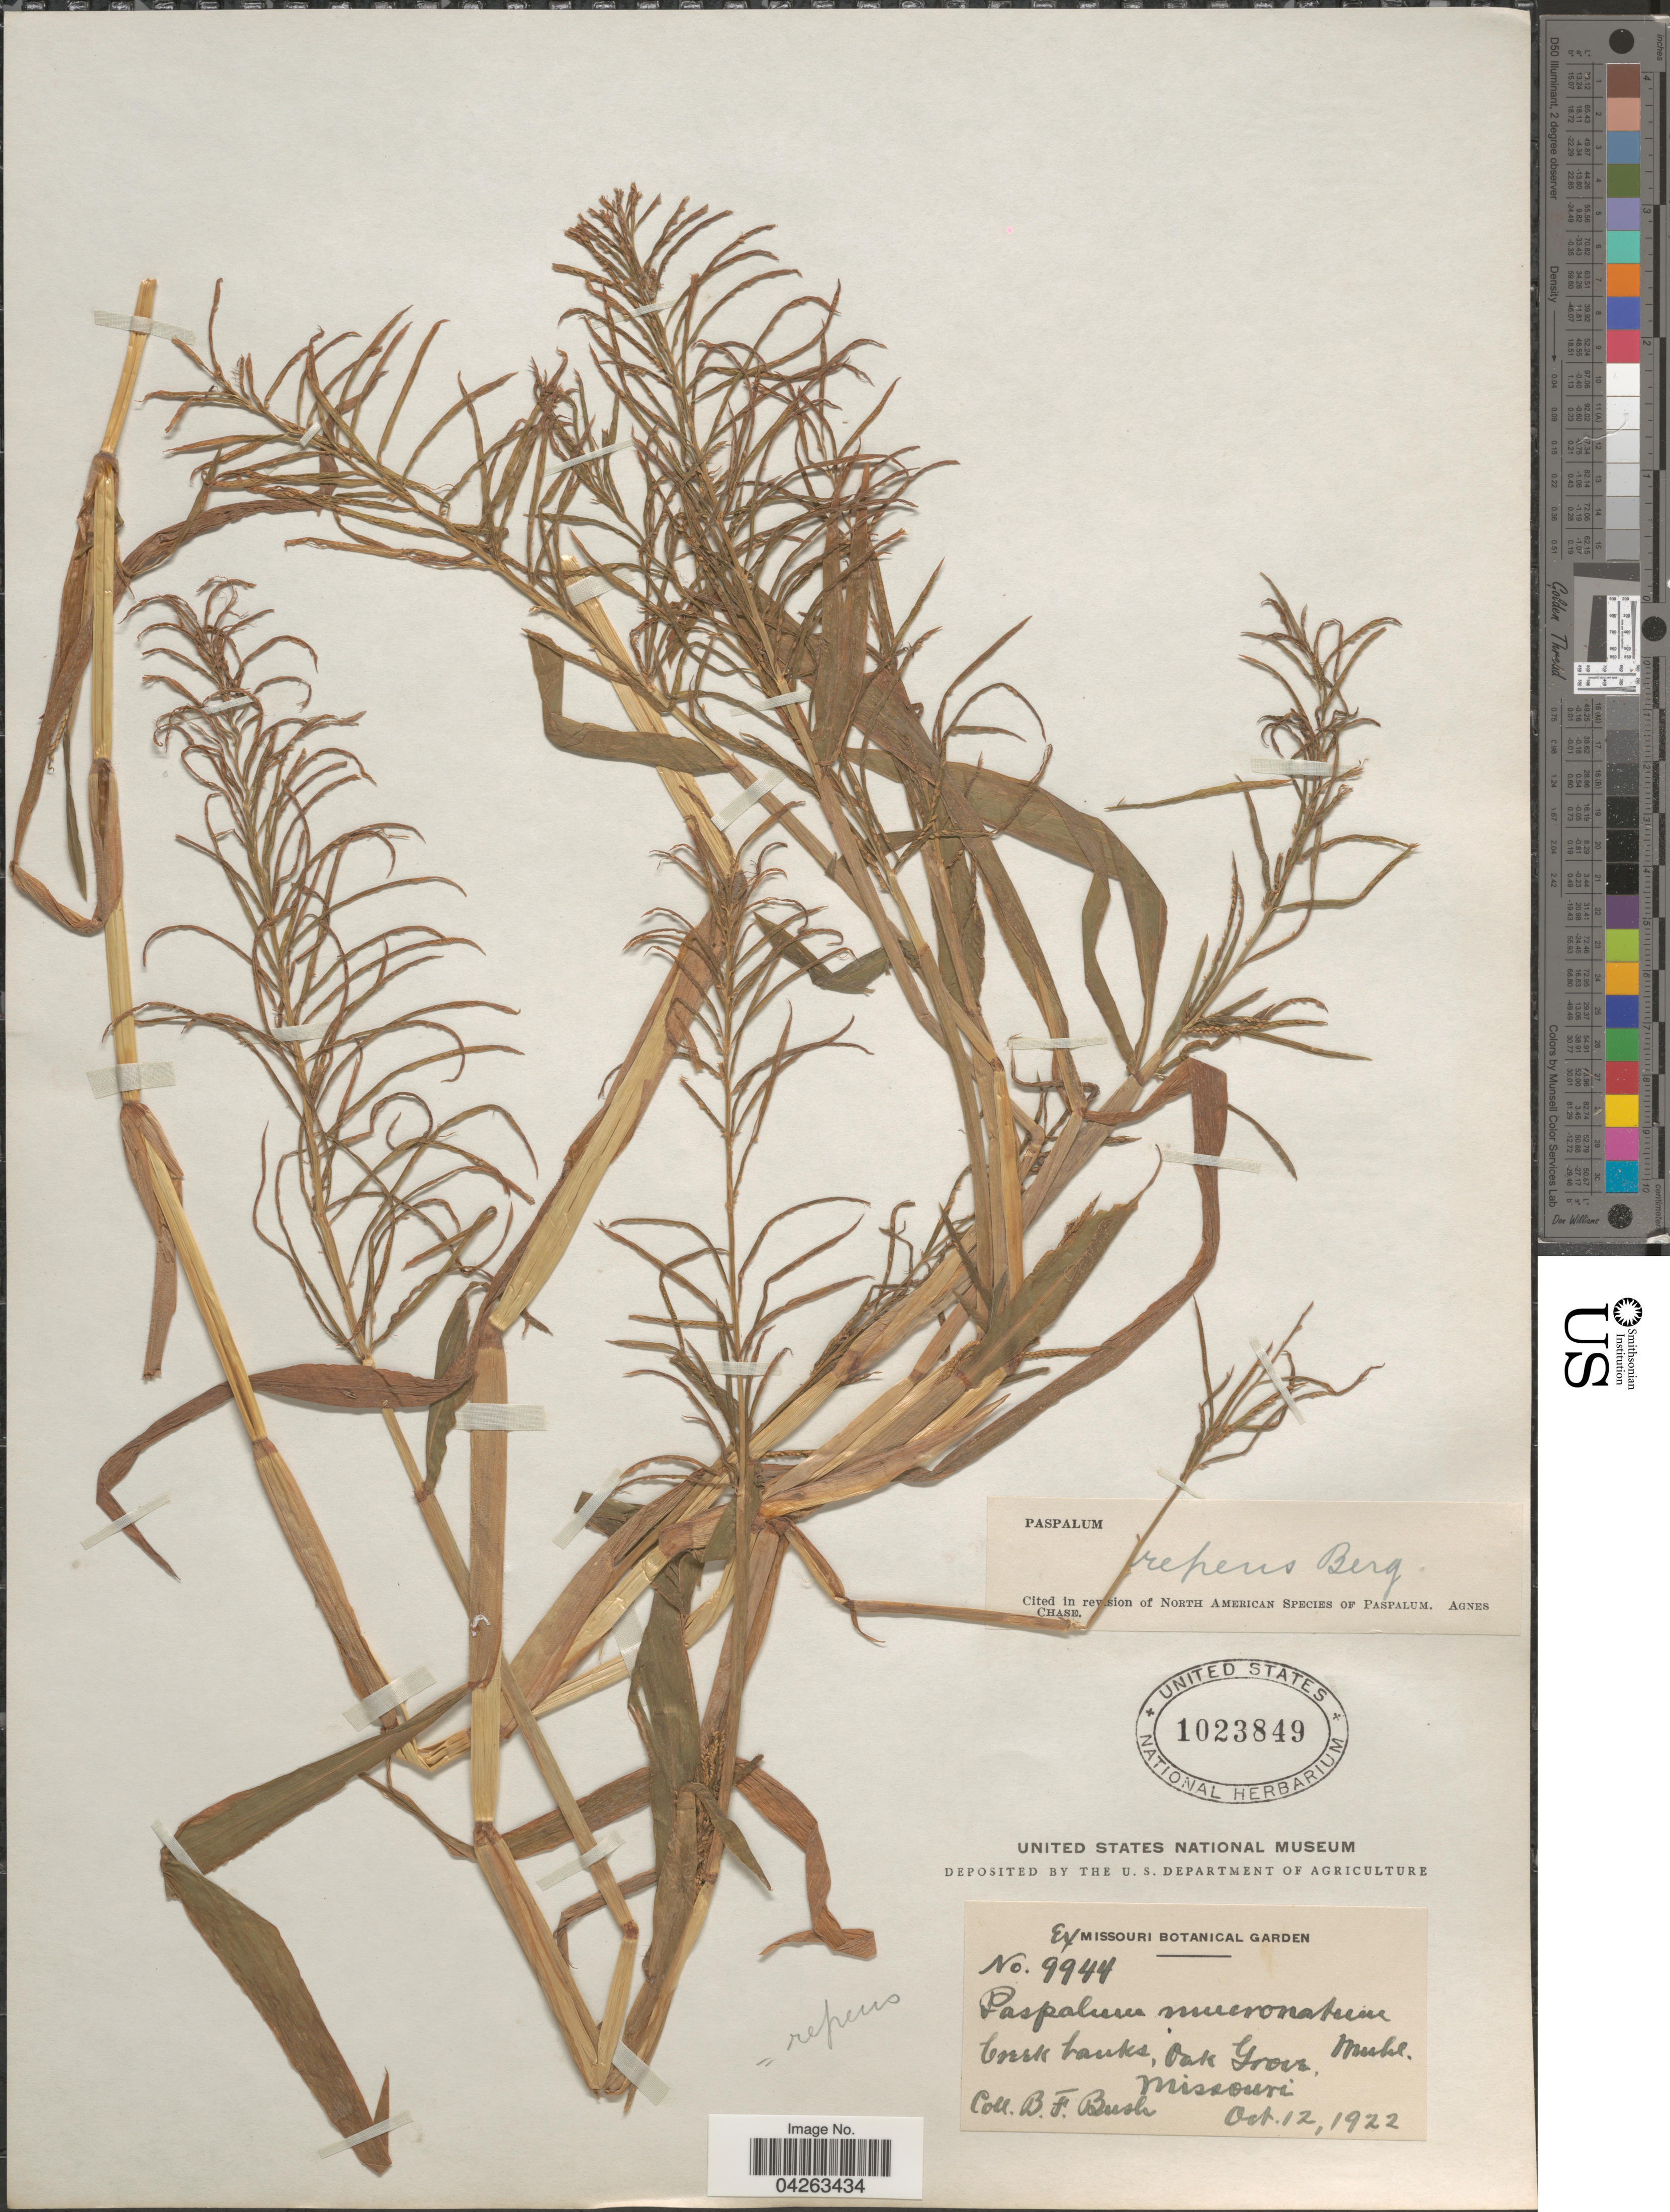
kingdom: Plantae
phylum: Tracheophyta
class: Liliopsida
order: Poales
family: Poaceae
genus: Paspalum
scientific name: Paspalum repens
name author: P.J. Bergius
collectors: B. F. Bush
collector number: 9944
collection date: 1922-10-12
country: United States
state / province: Missouri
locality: Creek banks, Oak Grove.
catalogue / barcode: US 1023849